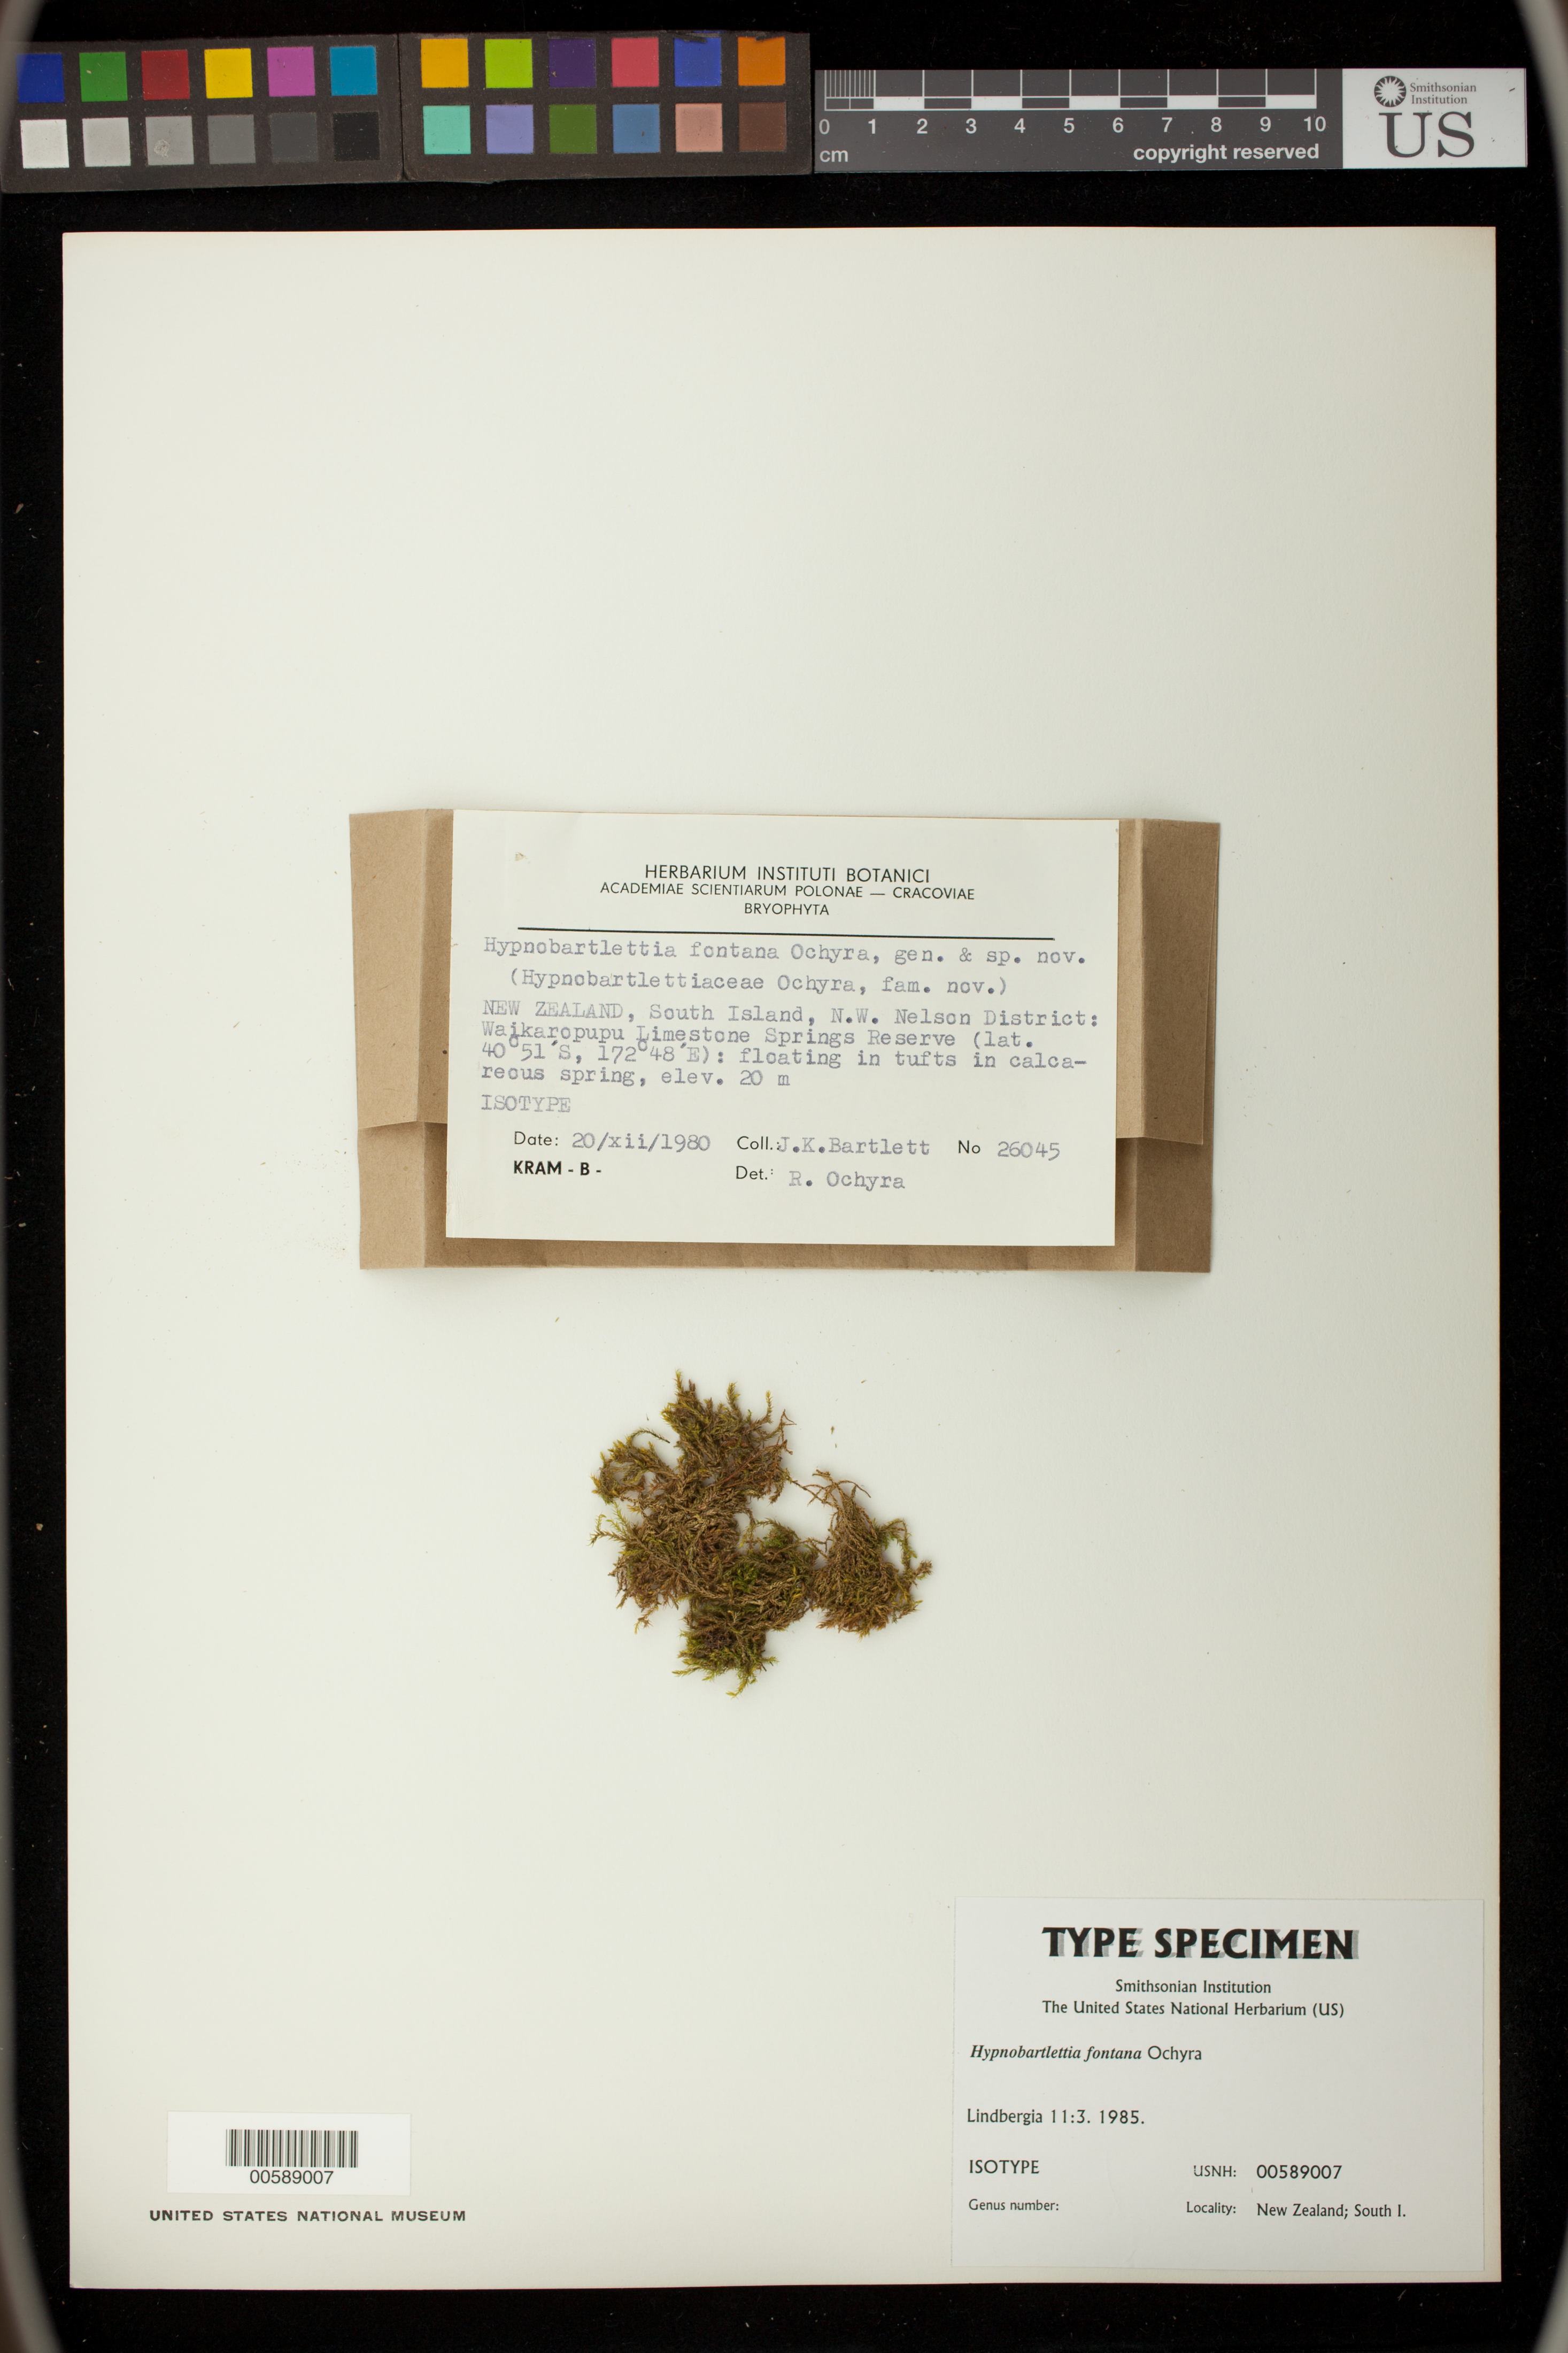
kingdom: Plantae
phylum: Bryophyta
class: Bryopsida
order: Hypnales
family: Amblystegiaceae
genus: Hypnobartlettia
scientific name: Hypnobartlettia fontana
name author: Ochyra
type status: Isotype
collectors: J. Bartlett & R. Ochyra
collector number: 26045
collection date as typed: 20 Dec 1980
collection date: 1980-12-20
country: New Zealand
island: South Island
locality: NW Nelson District, Waikaropupu Limestone Springs Reserve.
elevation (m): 20